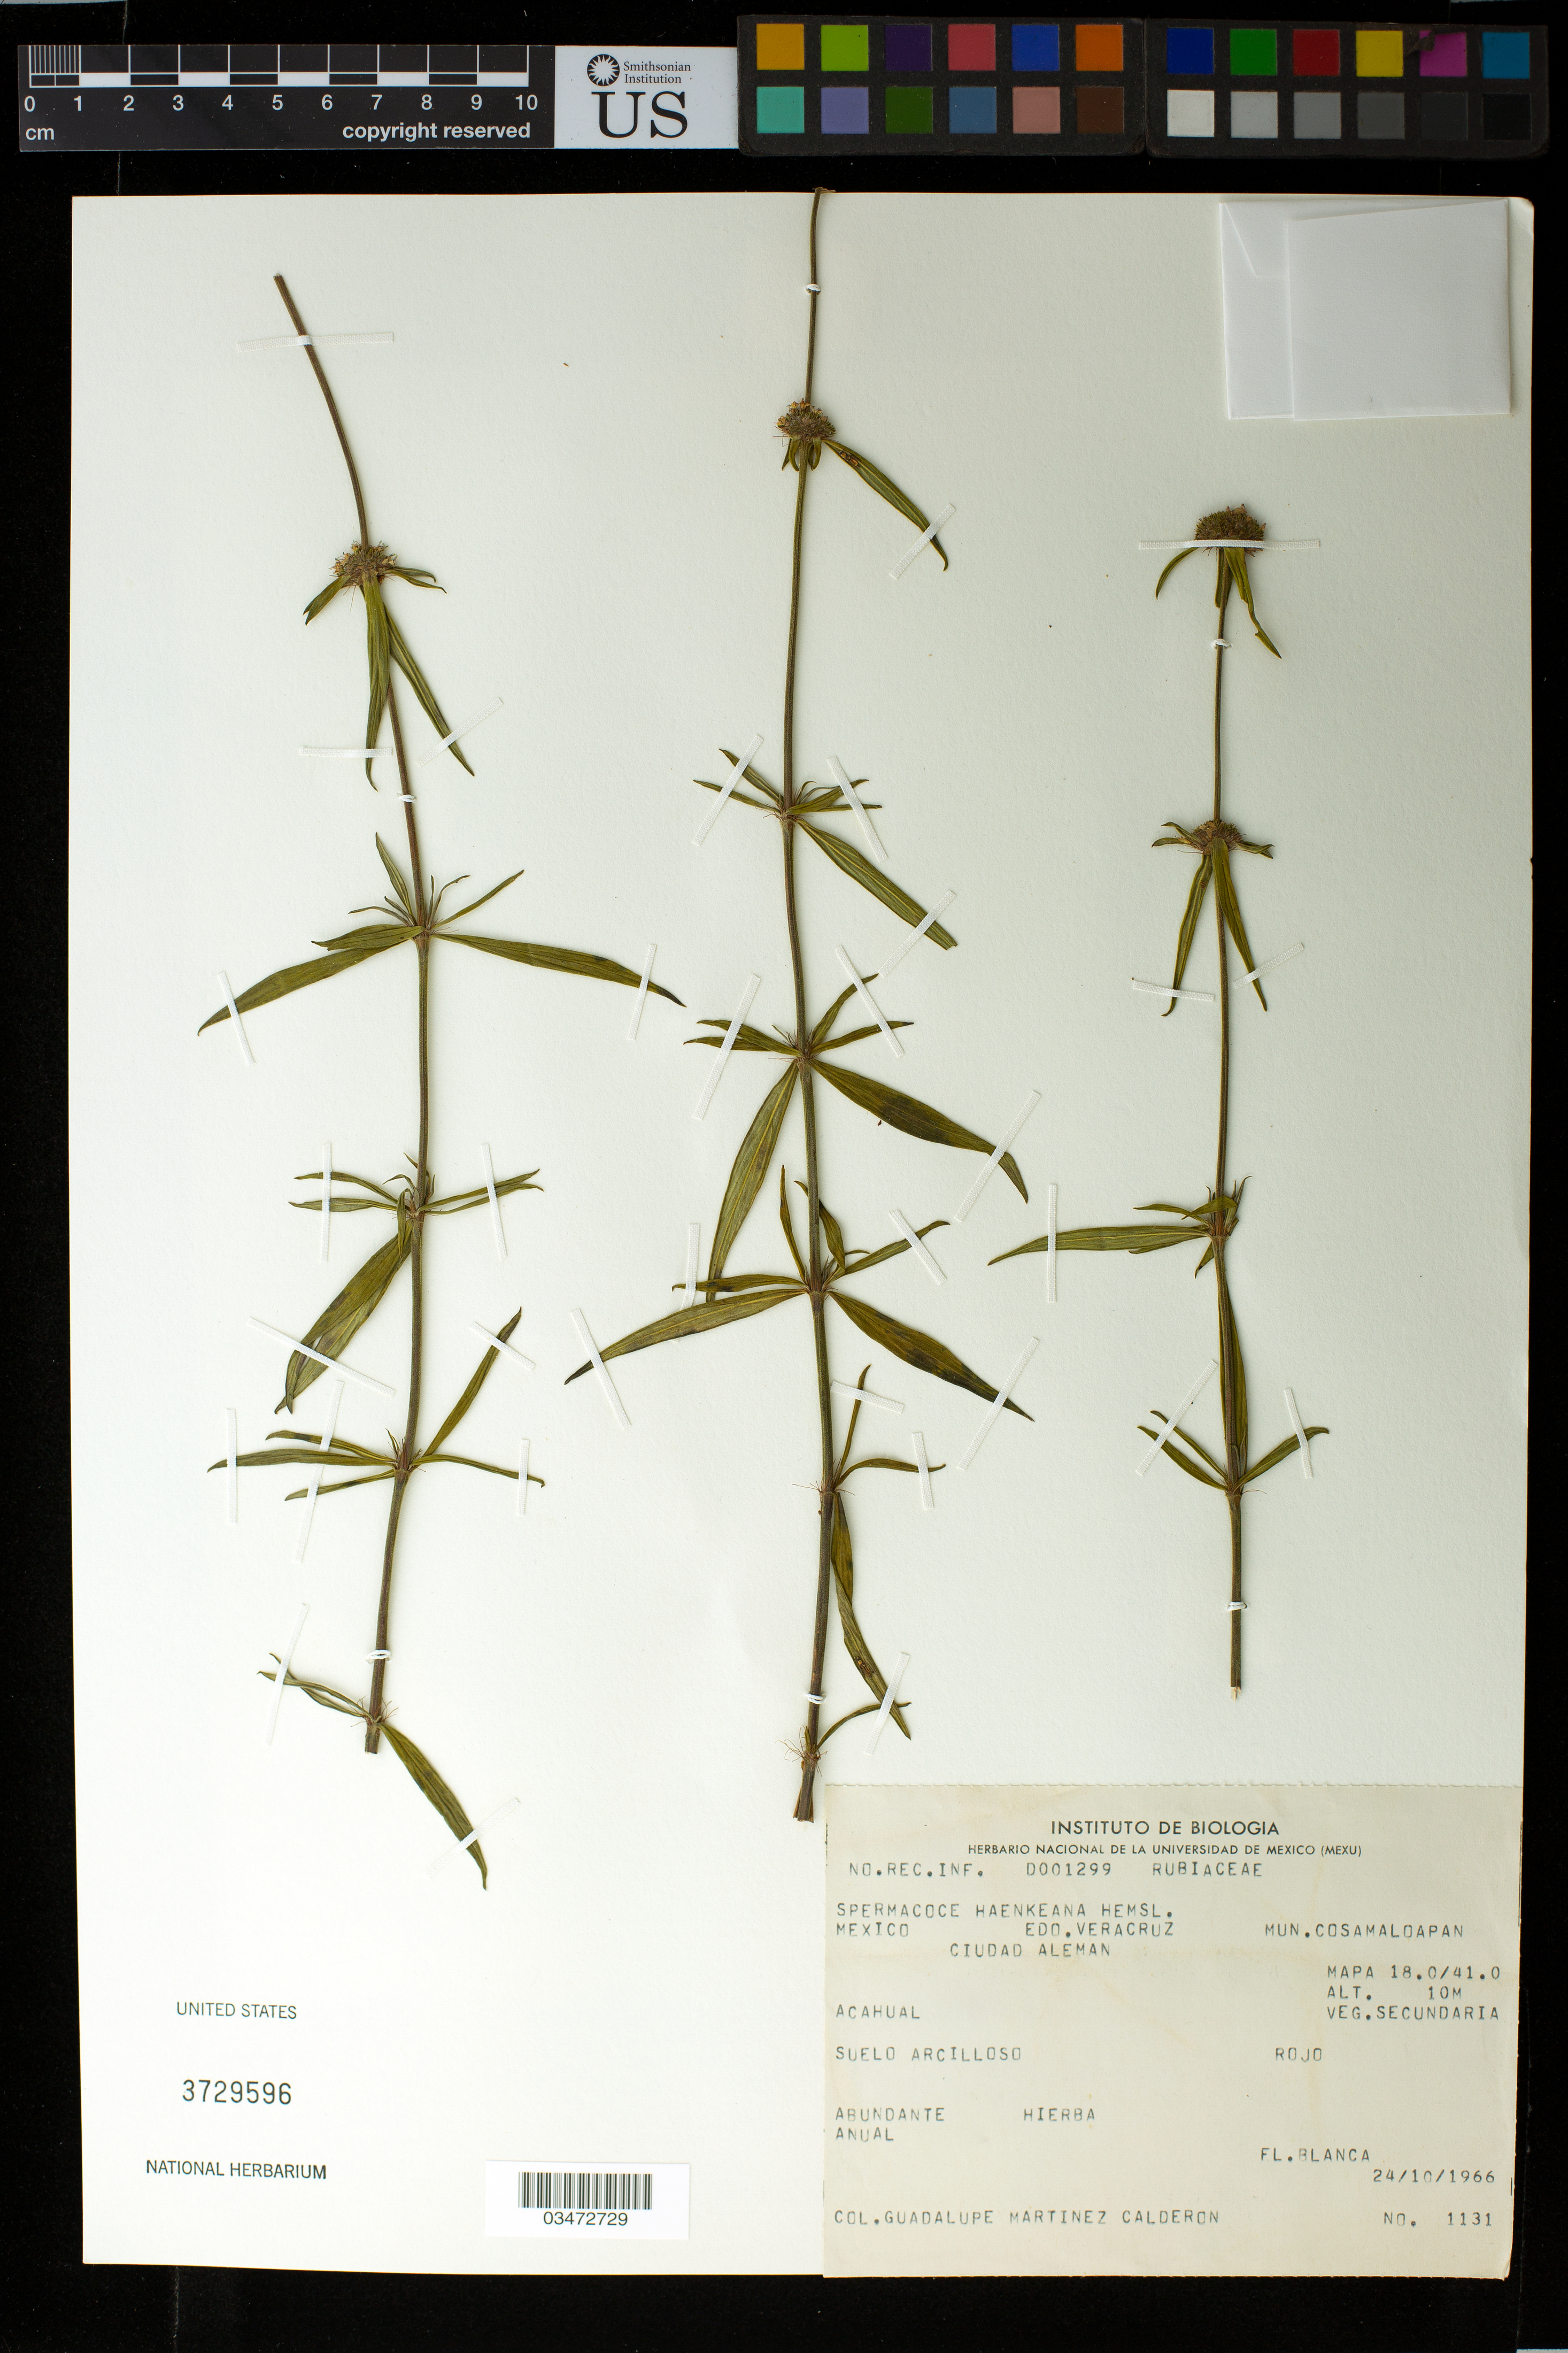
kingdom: Plantae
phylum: Tracheophyta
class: Magnoliopsida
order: Gentianales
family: Rubiaceae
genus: Spermacoce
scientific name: Spermacoce suaveolens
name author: (G. Mey.) Kuntze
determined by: Strong, Mark T., (BOT), Smithsonian Institution - National Museum of Natural History (UNITED STATES)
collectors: G. Martinez-C.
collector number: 1131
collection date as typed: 24 Oct 1966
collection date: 1966-10-24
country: Mexico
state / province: Veracruz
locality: Ciudad Alemán, Cosamaloapan, Veracruz. mapa 18.0/41.0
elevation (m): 10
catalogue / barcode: US 3729596